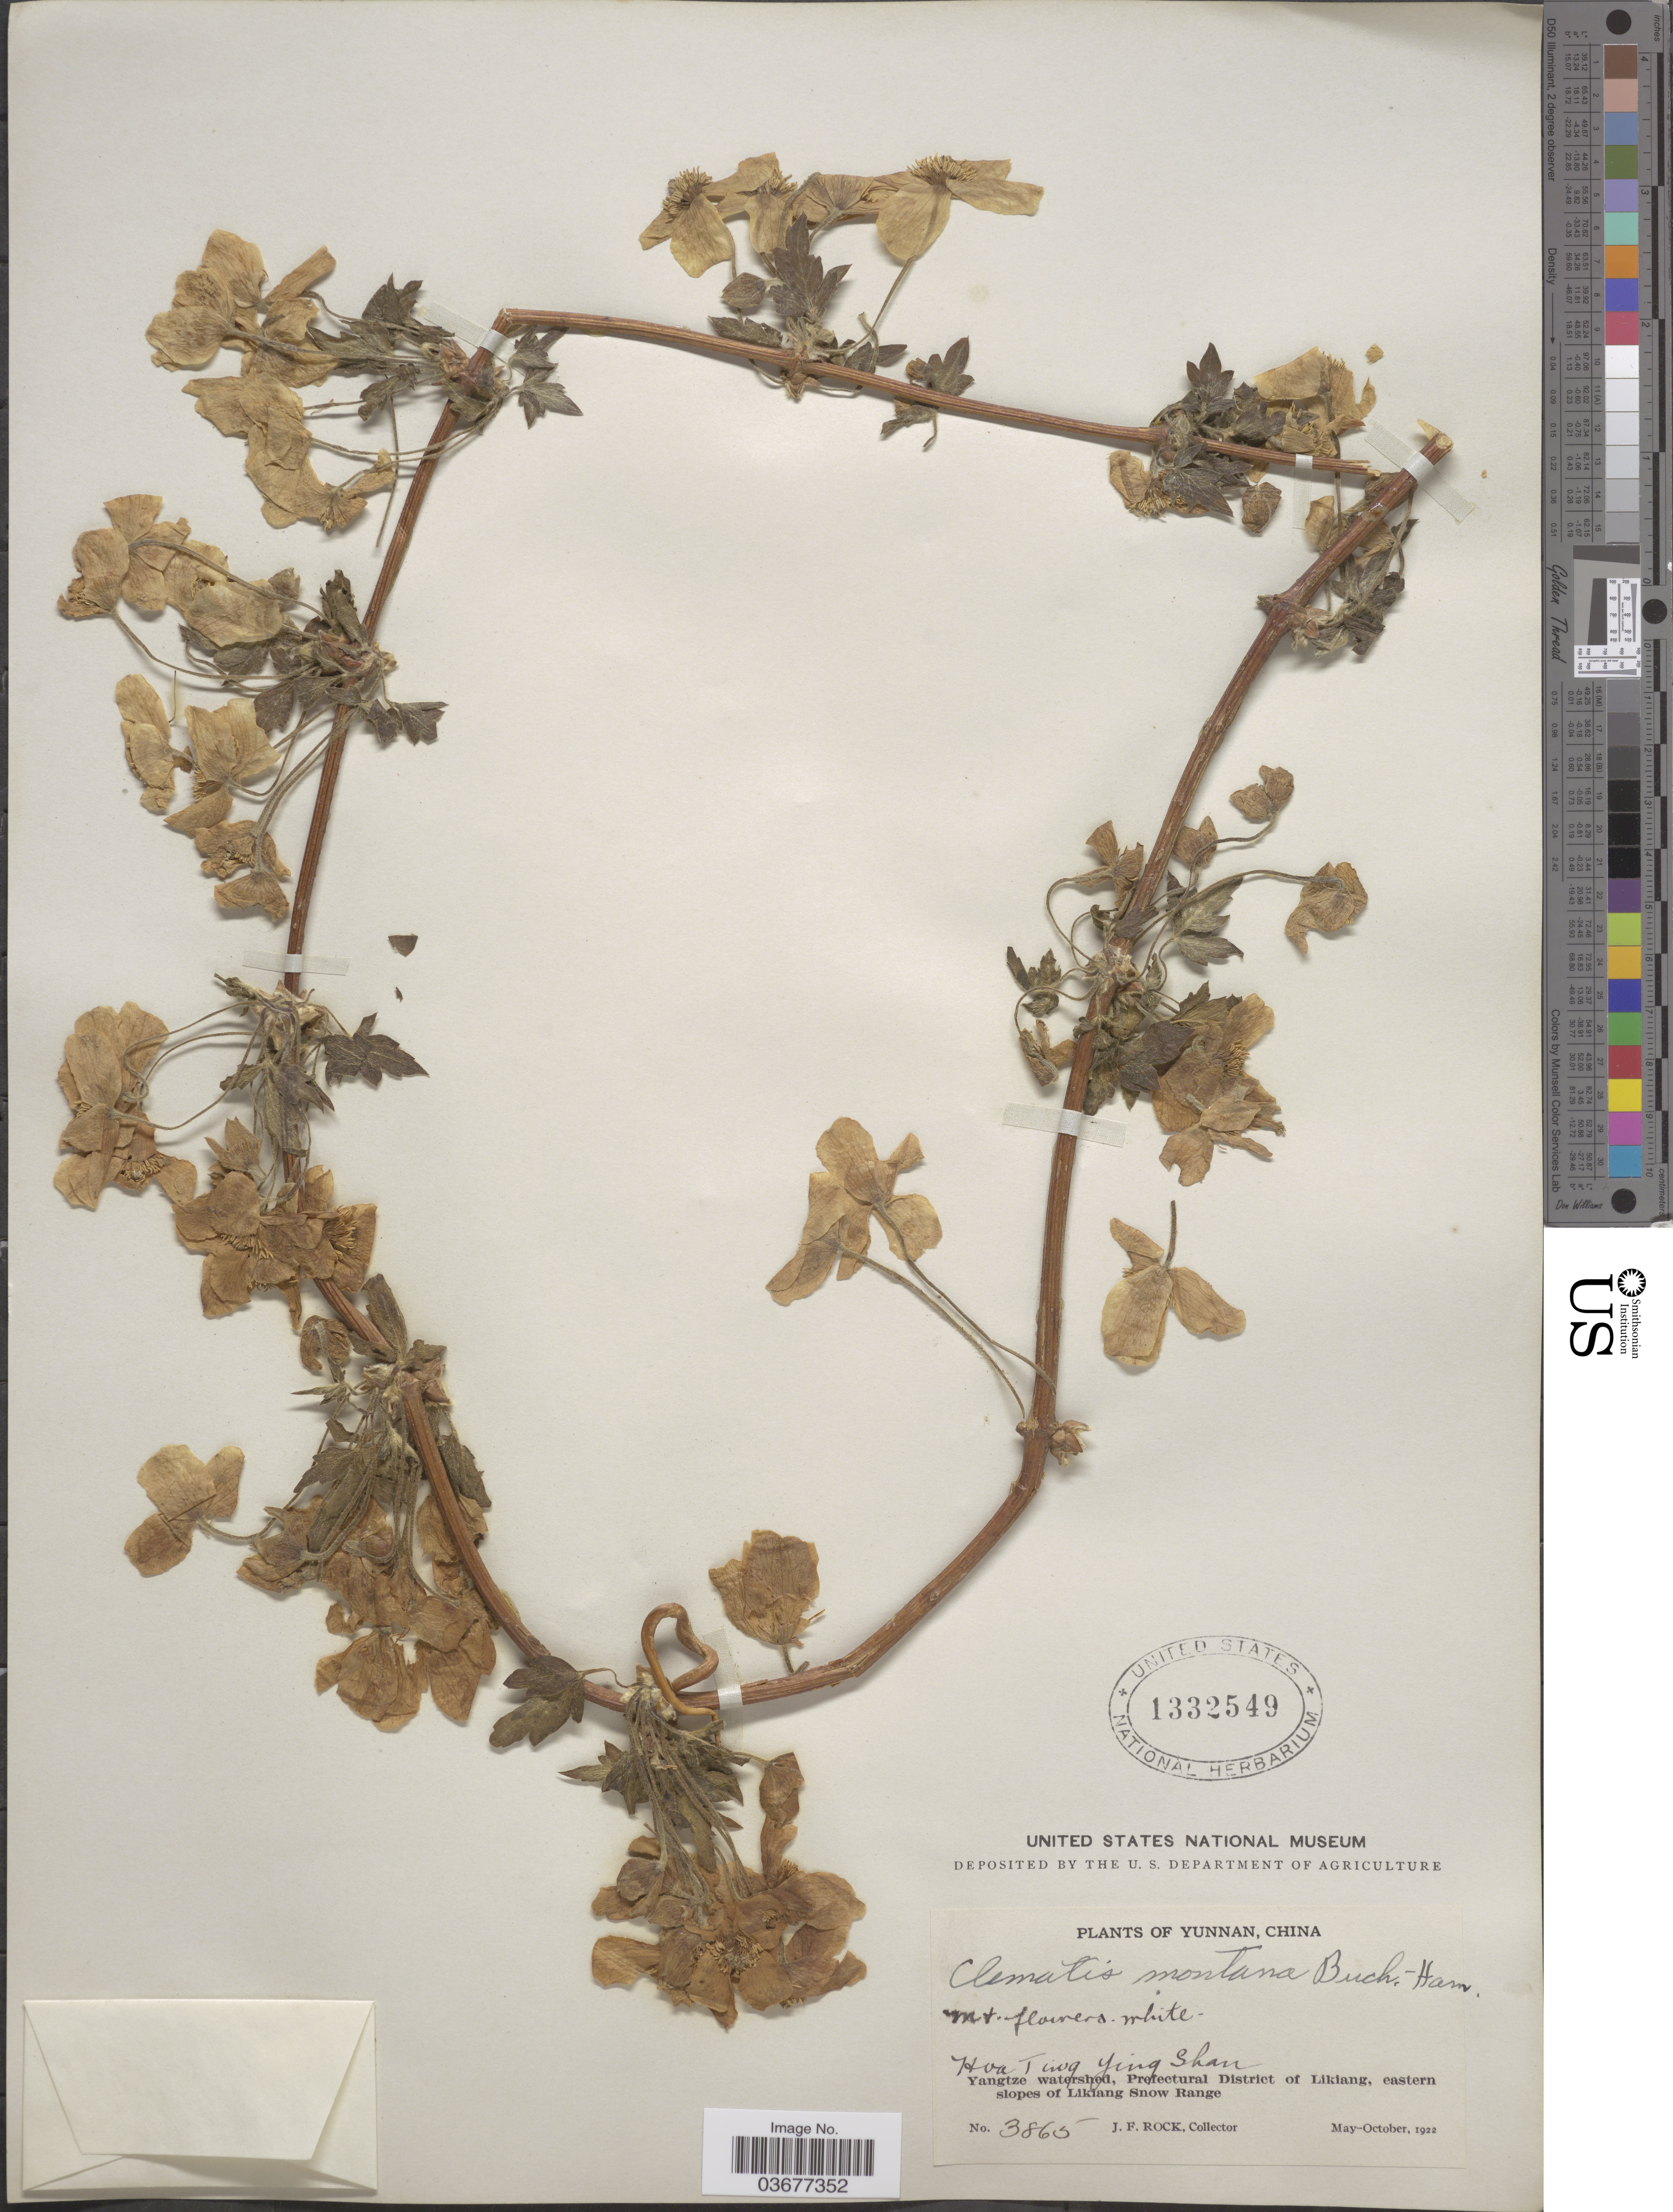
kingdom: Plantae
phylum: Tracheophyta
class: Magnoliopsida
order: Ranunculales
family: Ranunculaceae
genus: Clematis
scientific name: Clematis montana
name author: Buch.-Ham. ex DC.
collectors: J. Rock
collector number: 3865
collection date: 1922-05/1922-10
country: China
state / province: Yunnan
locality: Hoa Ting Ying Shan. Yangtze watershed, Prefectural District of Likiang, eastern slopes of Likiang Snow Range.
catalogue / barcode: US 1332549